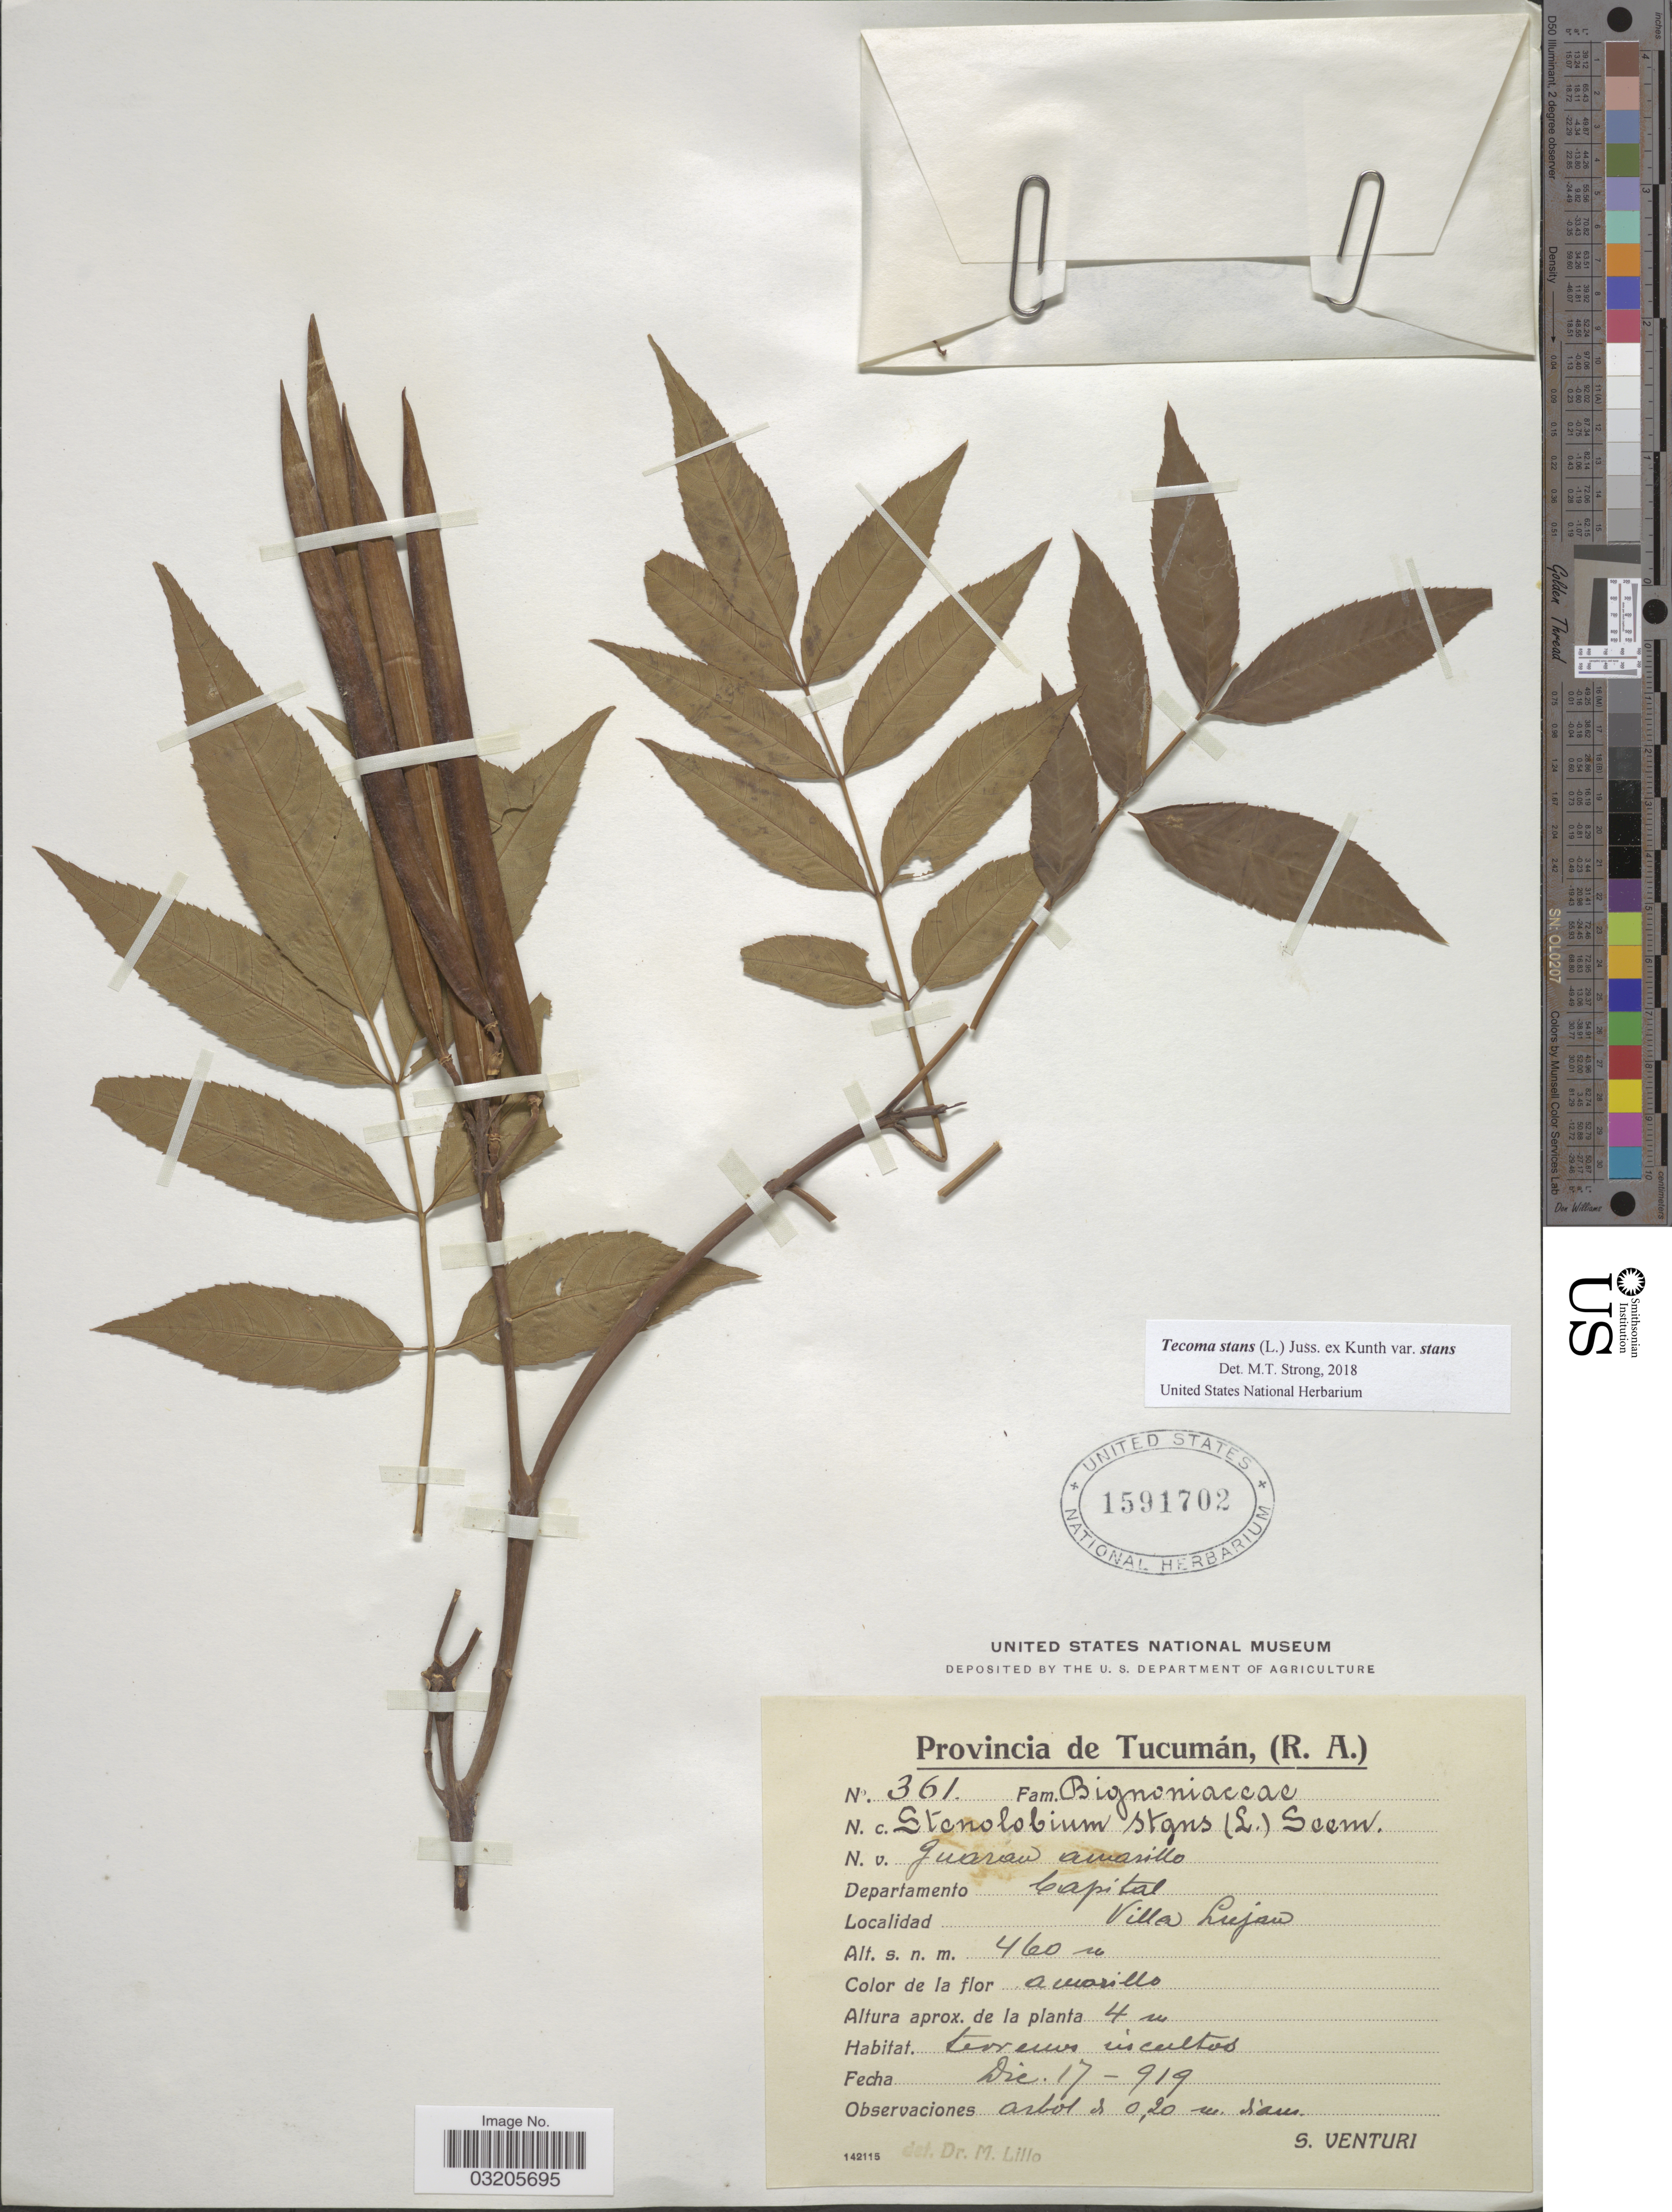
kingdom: Plantae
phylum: Tracheophyta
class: Magnoliopsida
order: Lamiales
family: Bignoniaceae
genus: Tecoma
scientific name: Tecoma stans var. stans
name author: (L.) Juss. ex Kunth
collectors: S. Venturi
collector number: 361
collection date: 1919-12-17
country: Argentina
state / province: Tucuman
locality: (R. A.) Departamento Capital. Villa Lujan.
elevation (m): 460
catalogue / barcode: US 1591702